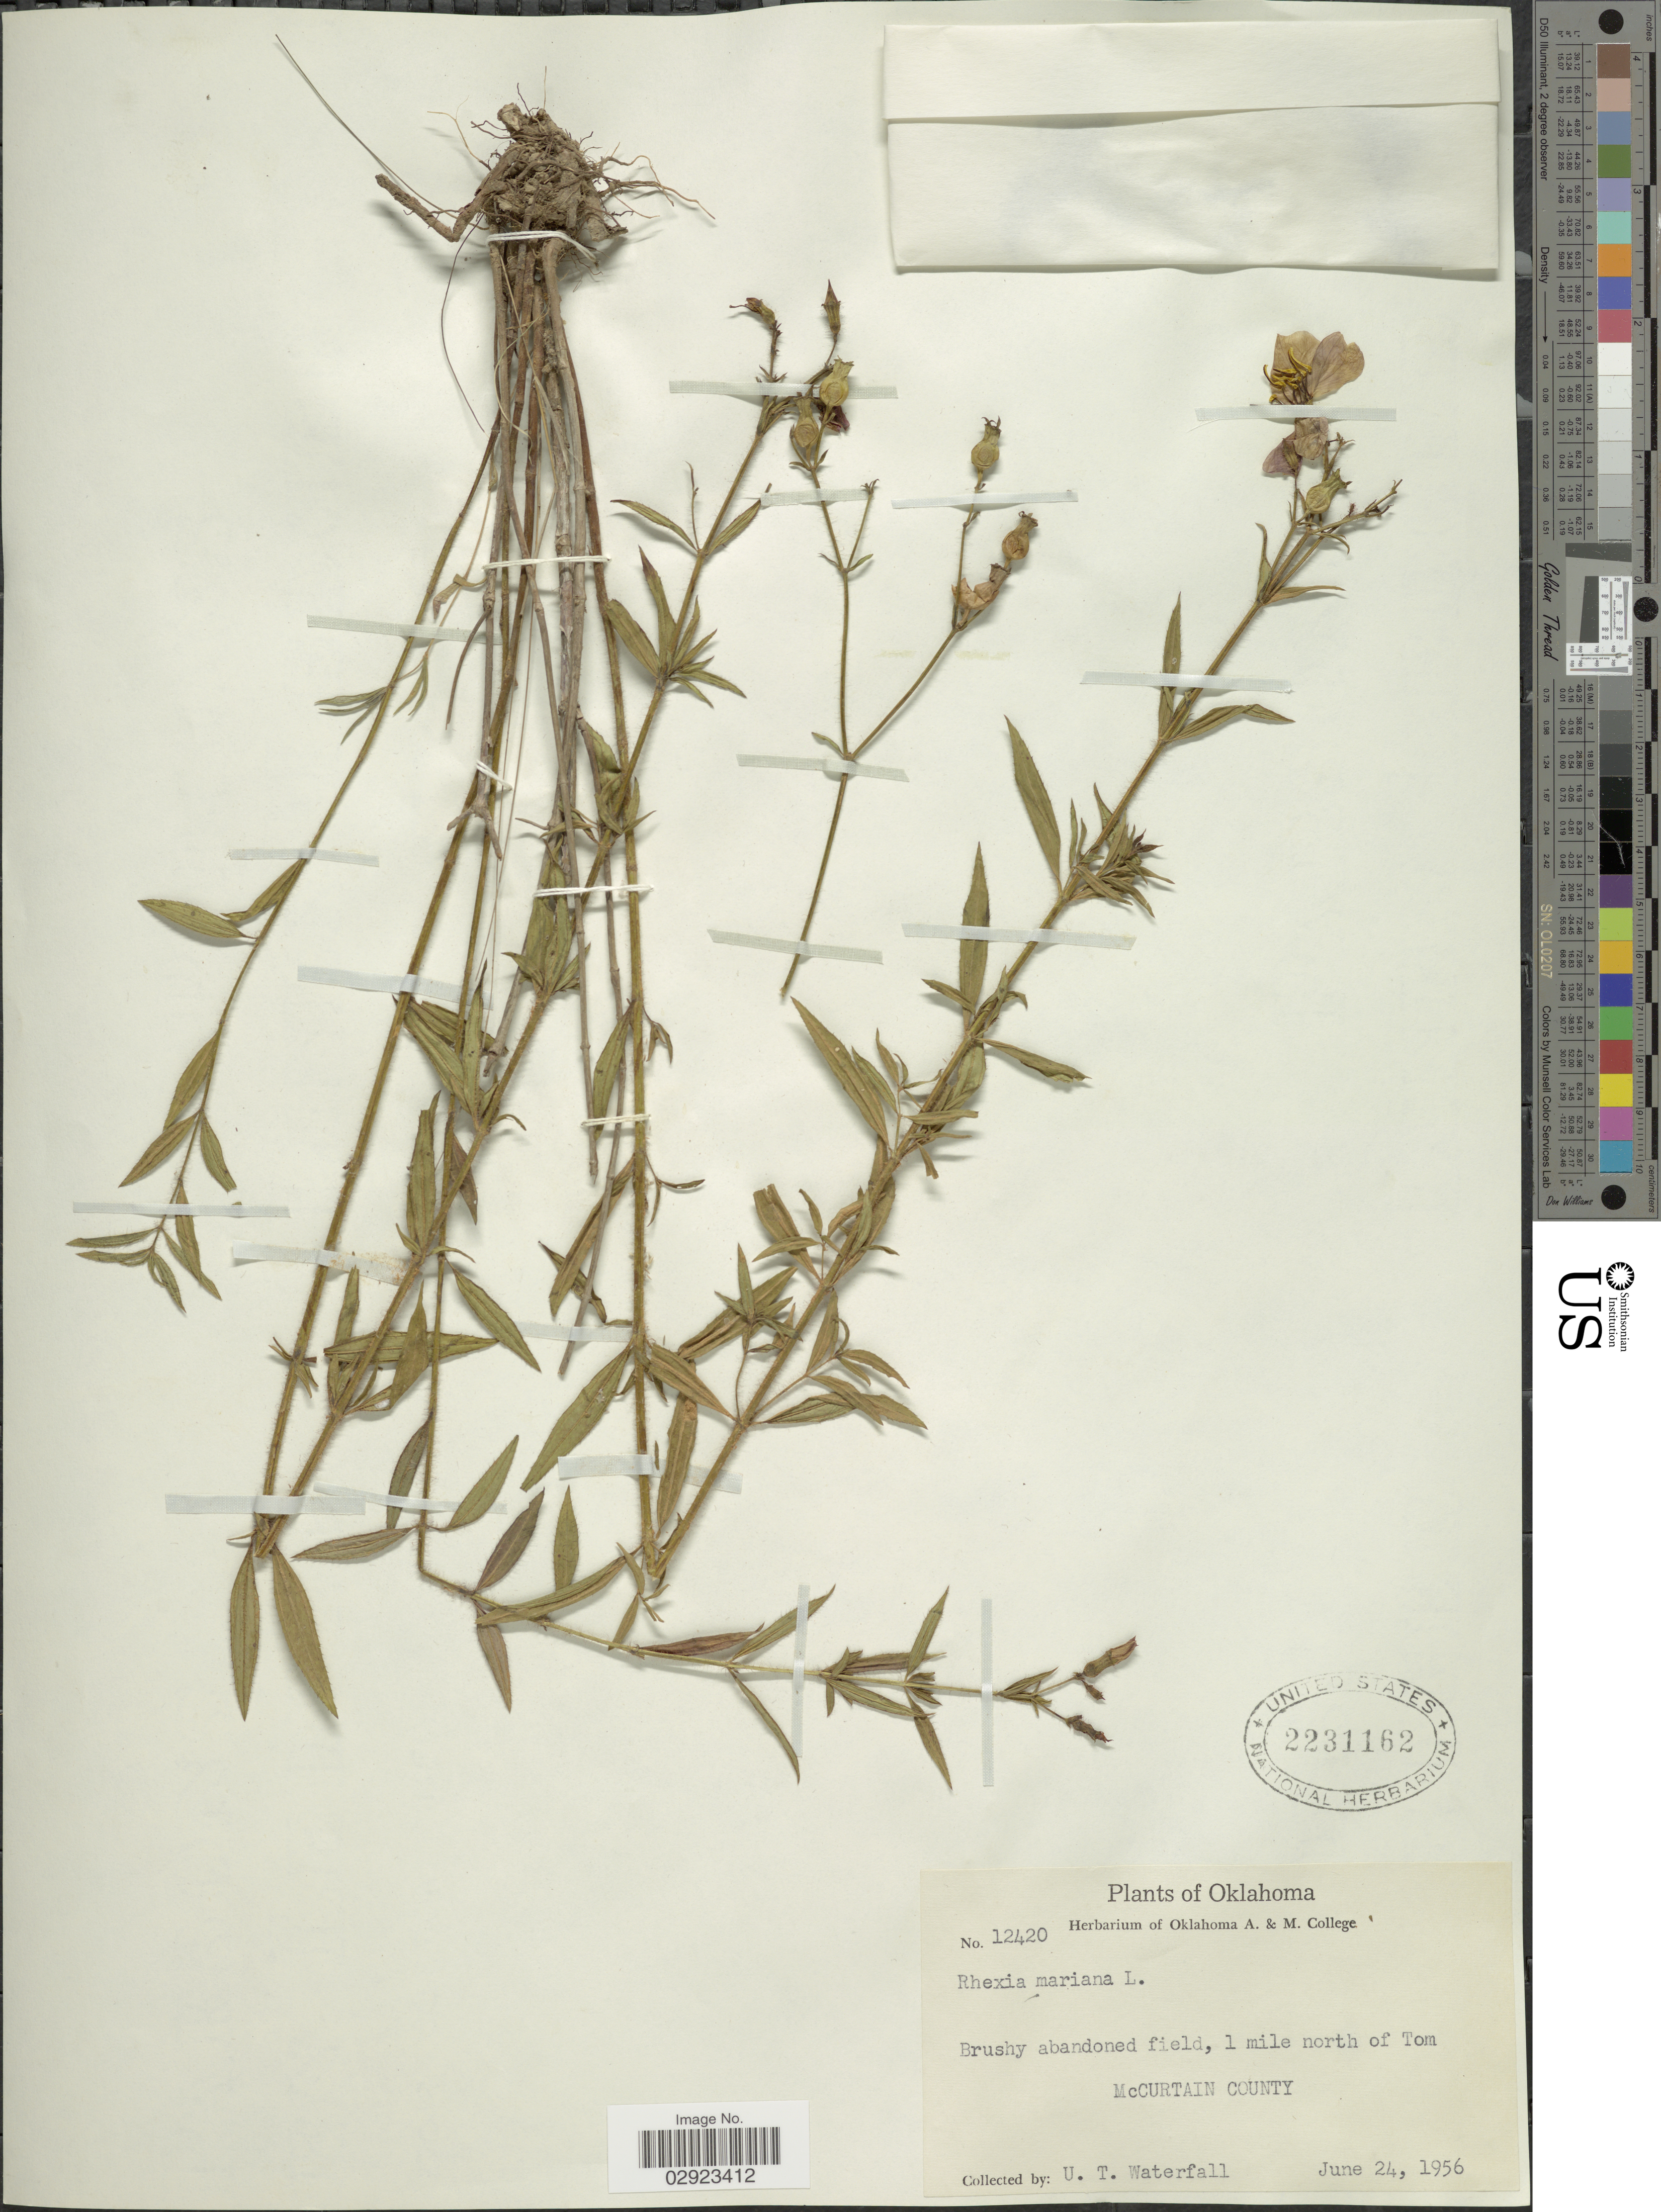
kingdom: Plantae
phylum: Tracheophyta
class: Magnoliopsida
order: Myrtales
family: Melastomataceae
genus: Rhexia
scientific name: Rhexia mariana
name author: L.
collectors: U. T. Waterfall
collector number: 12420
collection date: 1956-06-24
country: United States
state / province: Oklahoma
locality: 1 mile north of Tom, McCurtain County.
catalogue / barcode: US 2231162